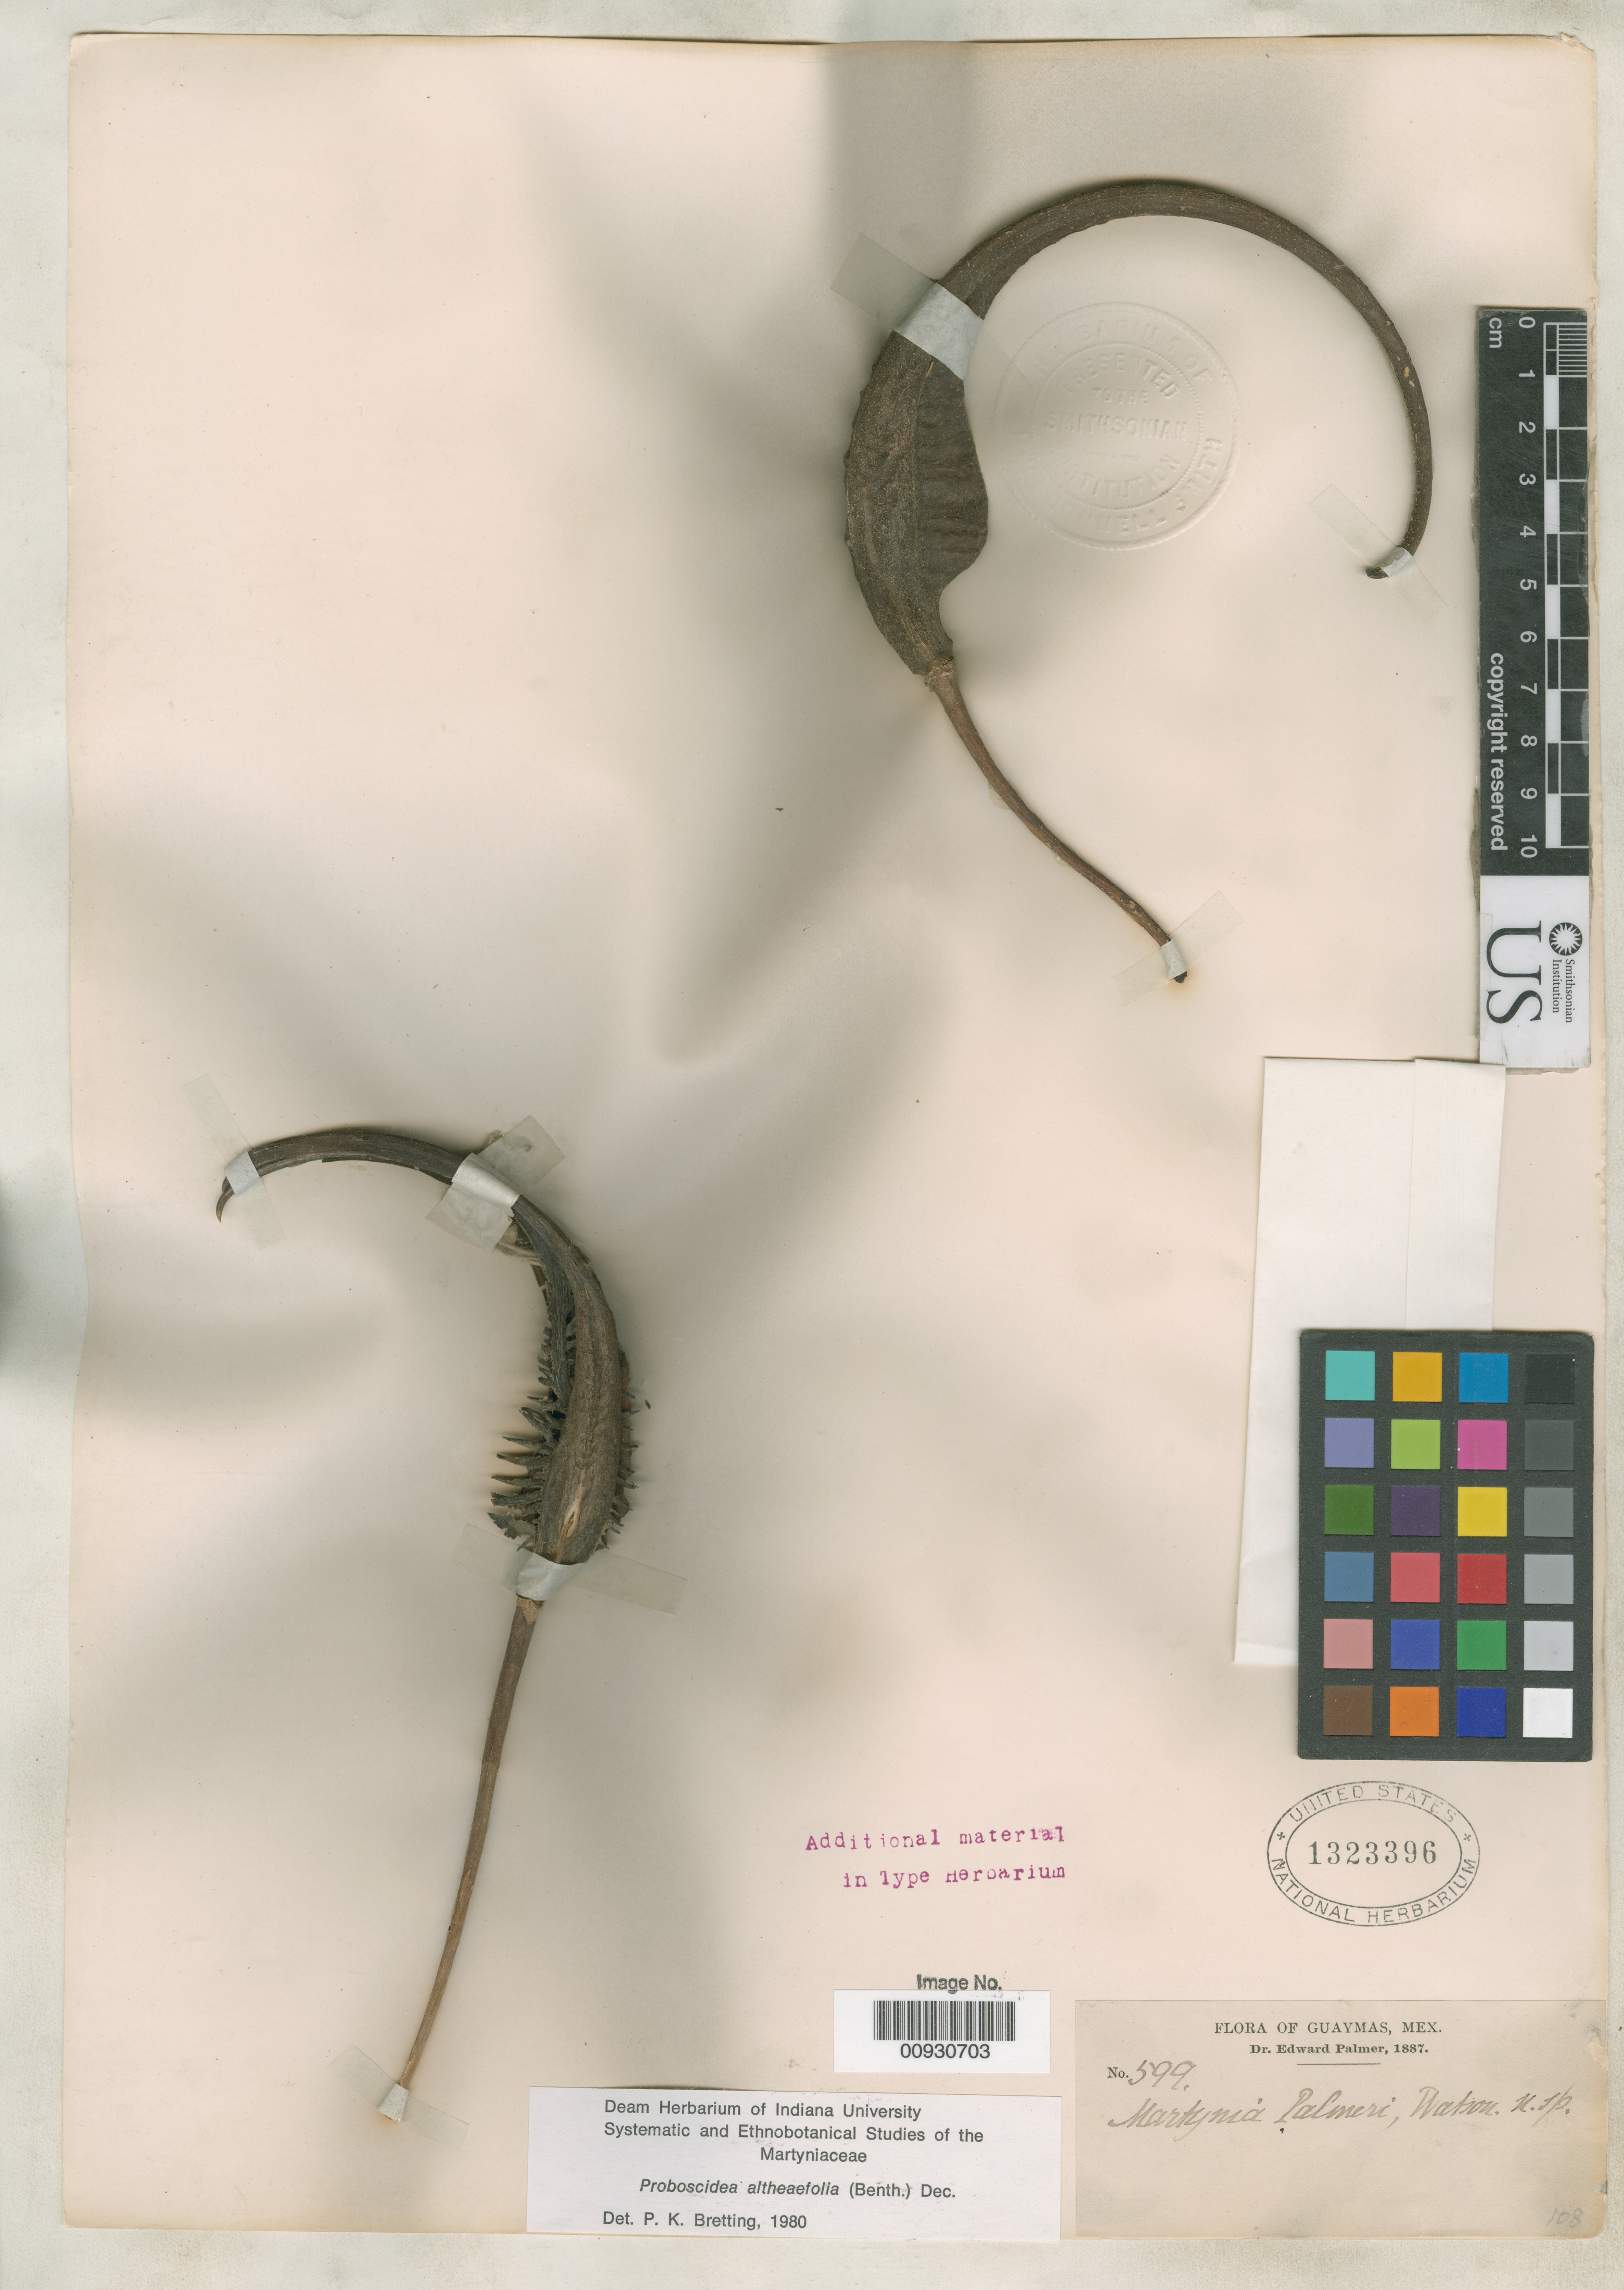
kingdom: Plantae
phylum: Tracheophyta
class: Magnoliopsida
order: Lamiales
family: Martyniaceae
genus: Martynia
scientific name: Martynia palmeri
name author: S. Watson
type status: Possible Type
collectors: E. Palmer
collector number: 599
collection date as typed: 1887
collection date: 1887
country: Mexico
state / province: Sonora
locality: Guaymas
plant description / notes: Type locality is Los Angeles Bay (Baja California).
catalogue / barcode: US 1323396